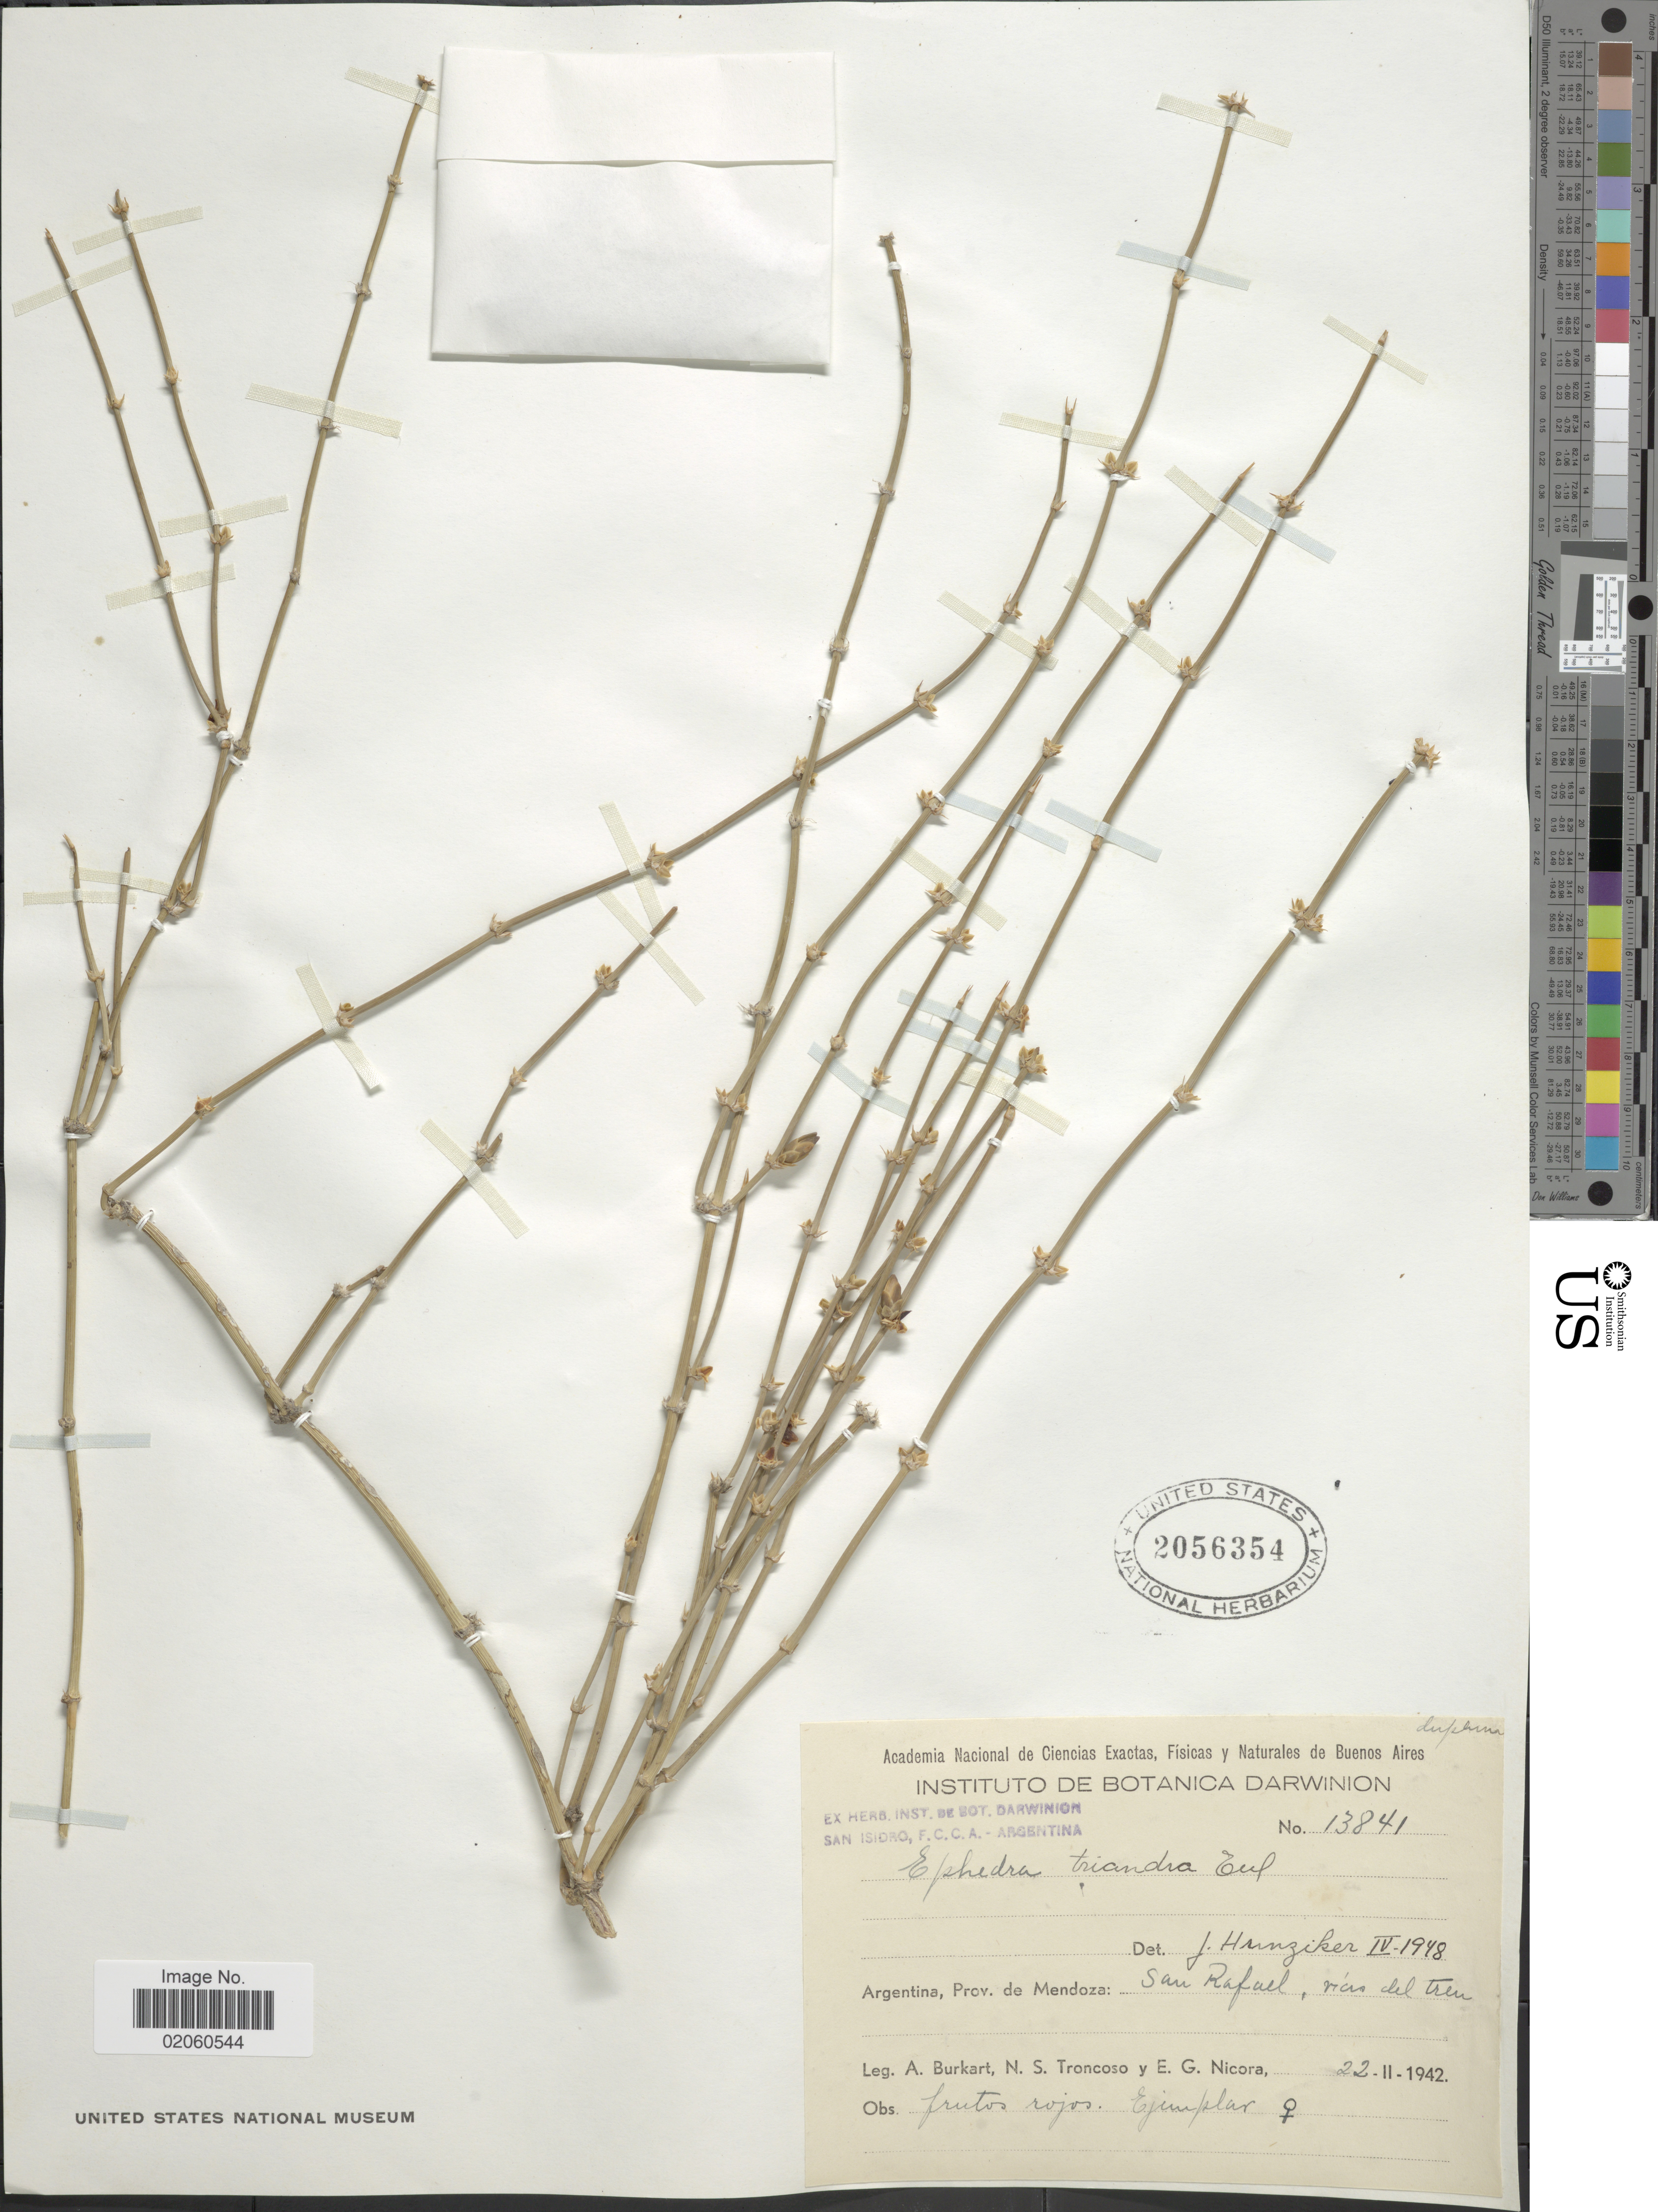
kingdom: Plantae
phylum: Tracheophyta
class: Gnetopsida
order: Ephedrales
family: Ephedraceae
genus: Ephedra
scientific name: Ephedra triandra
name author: Tul.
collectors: A. E. Burkart, N. Troncoso & E. G. Nicora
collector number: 13841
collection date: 1942-11-22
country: Argentina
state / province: Mendoza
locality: San Rafael, vias del tren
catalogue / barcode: US 2056354